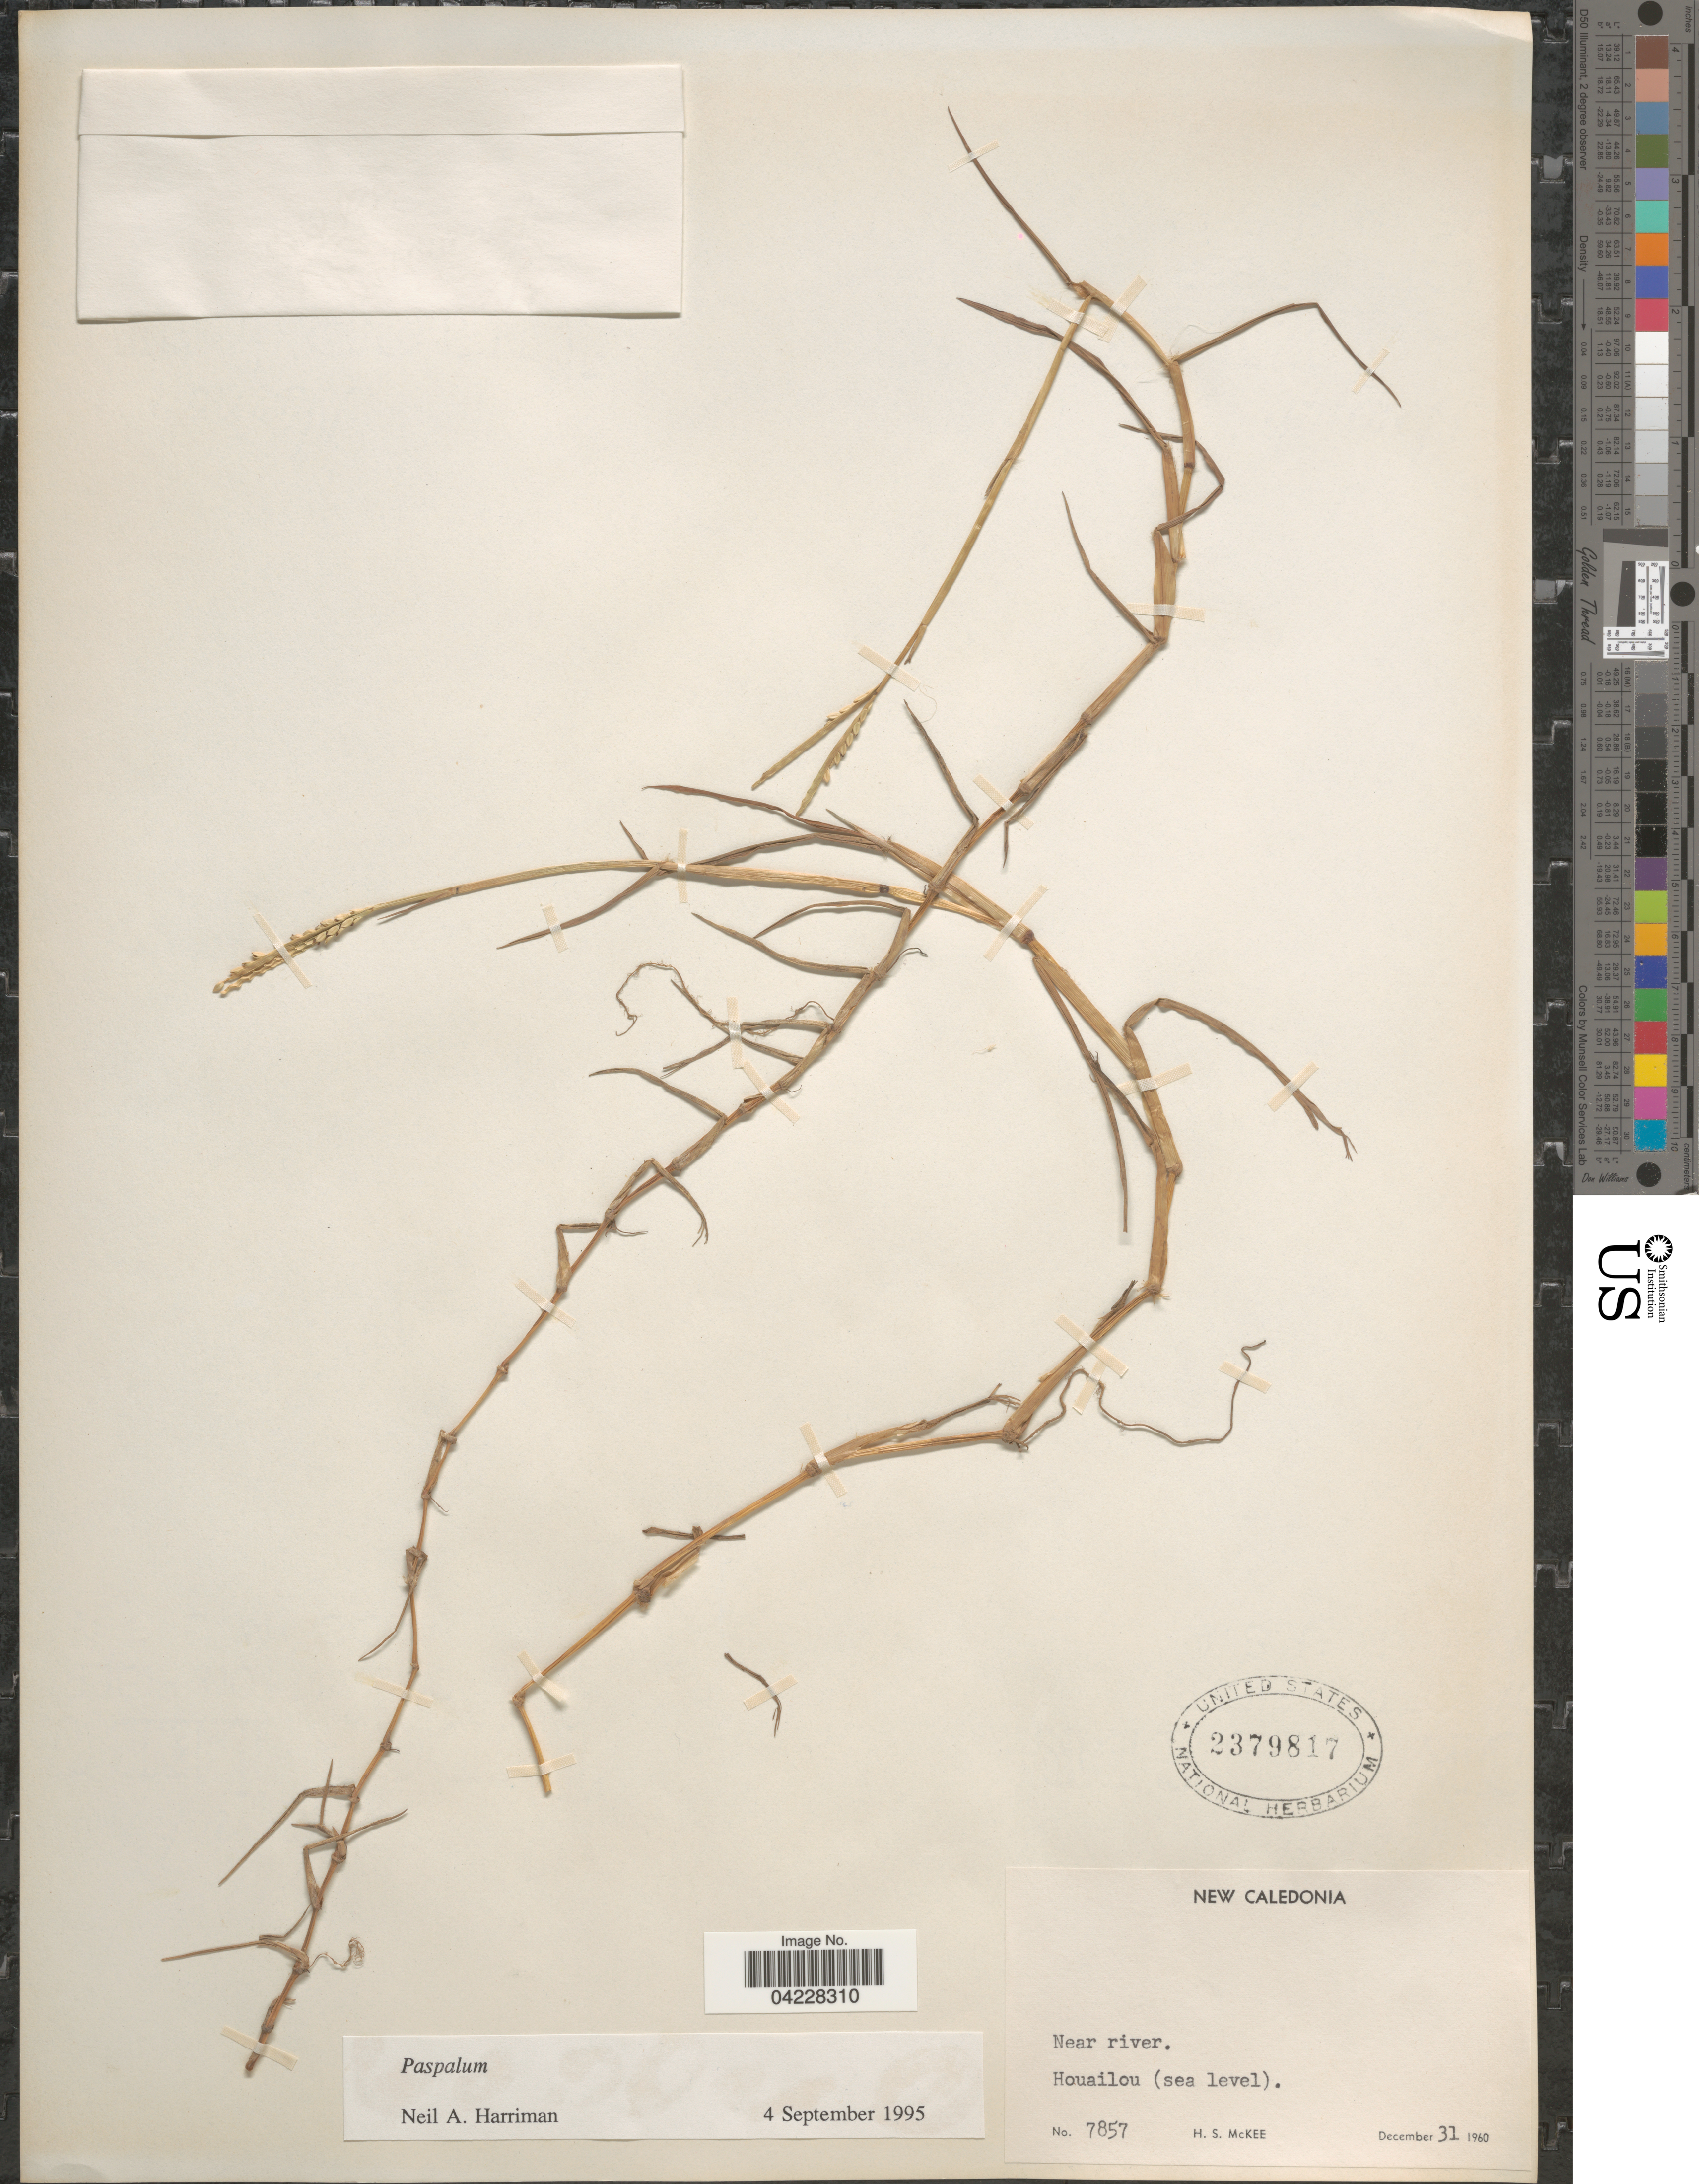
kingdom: Plantae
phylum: Tracheophyta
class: Liliopsida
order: Poales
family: Poaceae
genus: Paspalum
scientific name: Paspalum sp.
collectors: H. S. McKee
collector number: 7857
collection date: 1960-12-31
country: New Caledonia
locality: Near river. Houailou.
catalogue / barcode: US 2379817